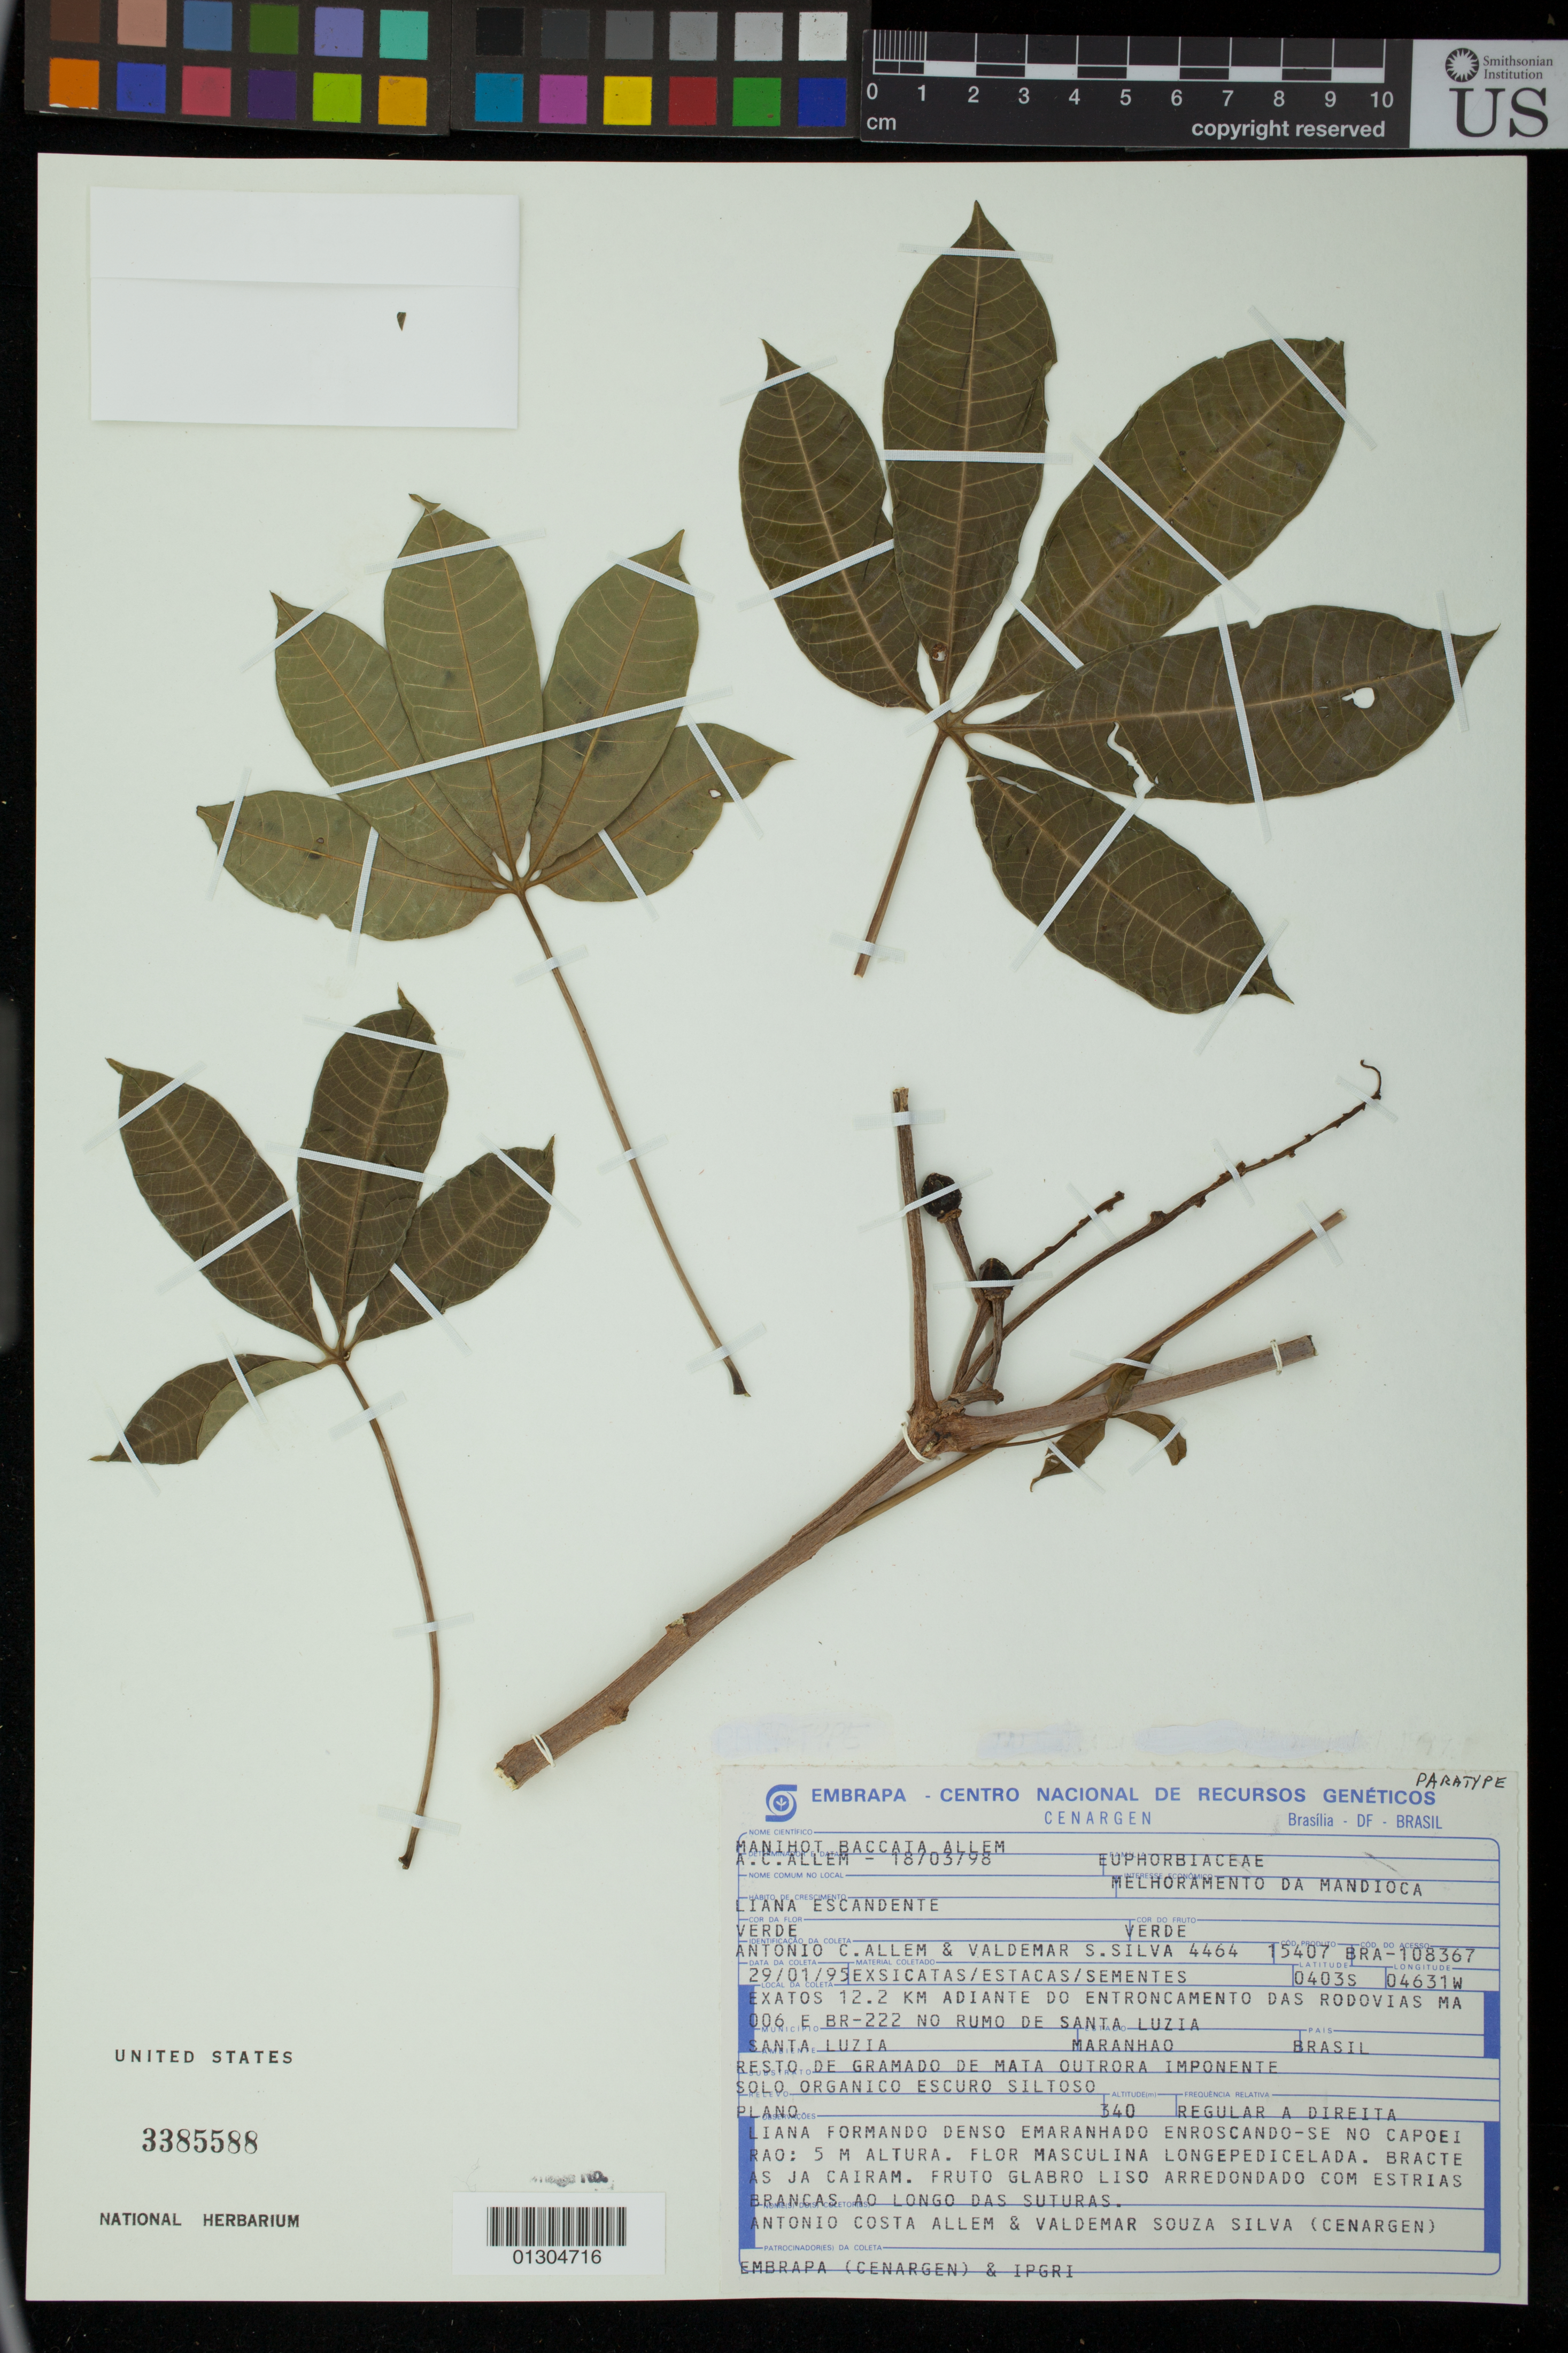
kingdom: Plantae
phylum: Tracheophyta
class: Magnoliopsida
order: Malpighiales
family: Euphorbiaceae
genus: Manihot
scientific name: Manihot baccata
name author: Allem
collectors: A. Allem & V. Silva, V. S.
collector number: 4464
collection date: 1995-01-29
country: Brazil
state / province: Maranhao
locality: Exatos 12.2 km adiante do entroncamento das rodovias ma 006 E BR-222 no rumo de Santa Luzia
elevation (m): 340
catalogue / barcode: US 3385588